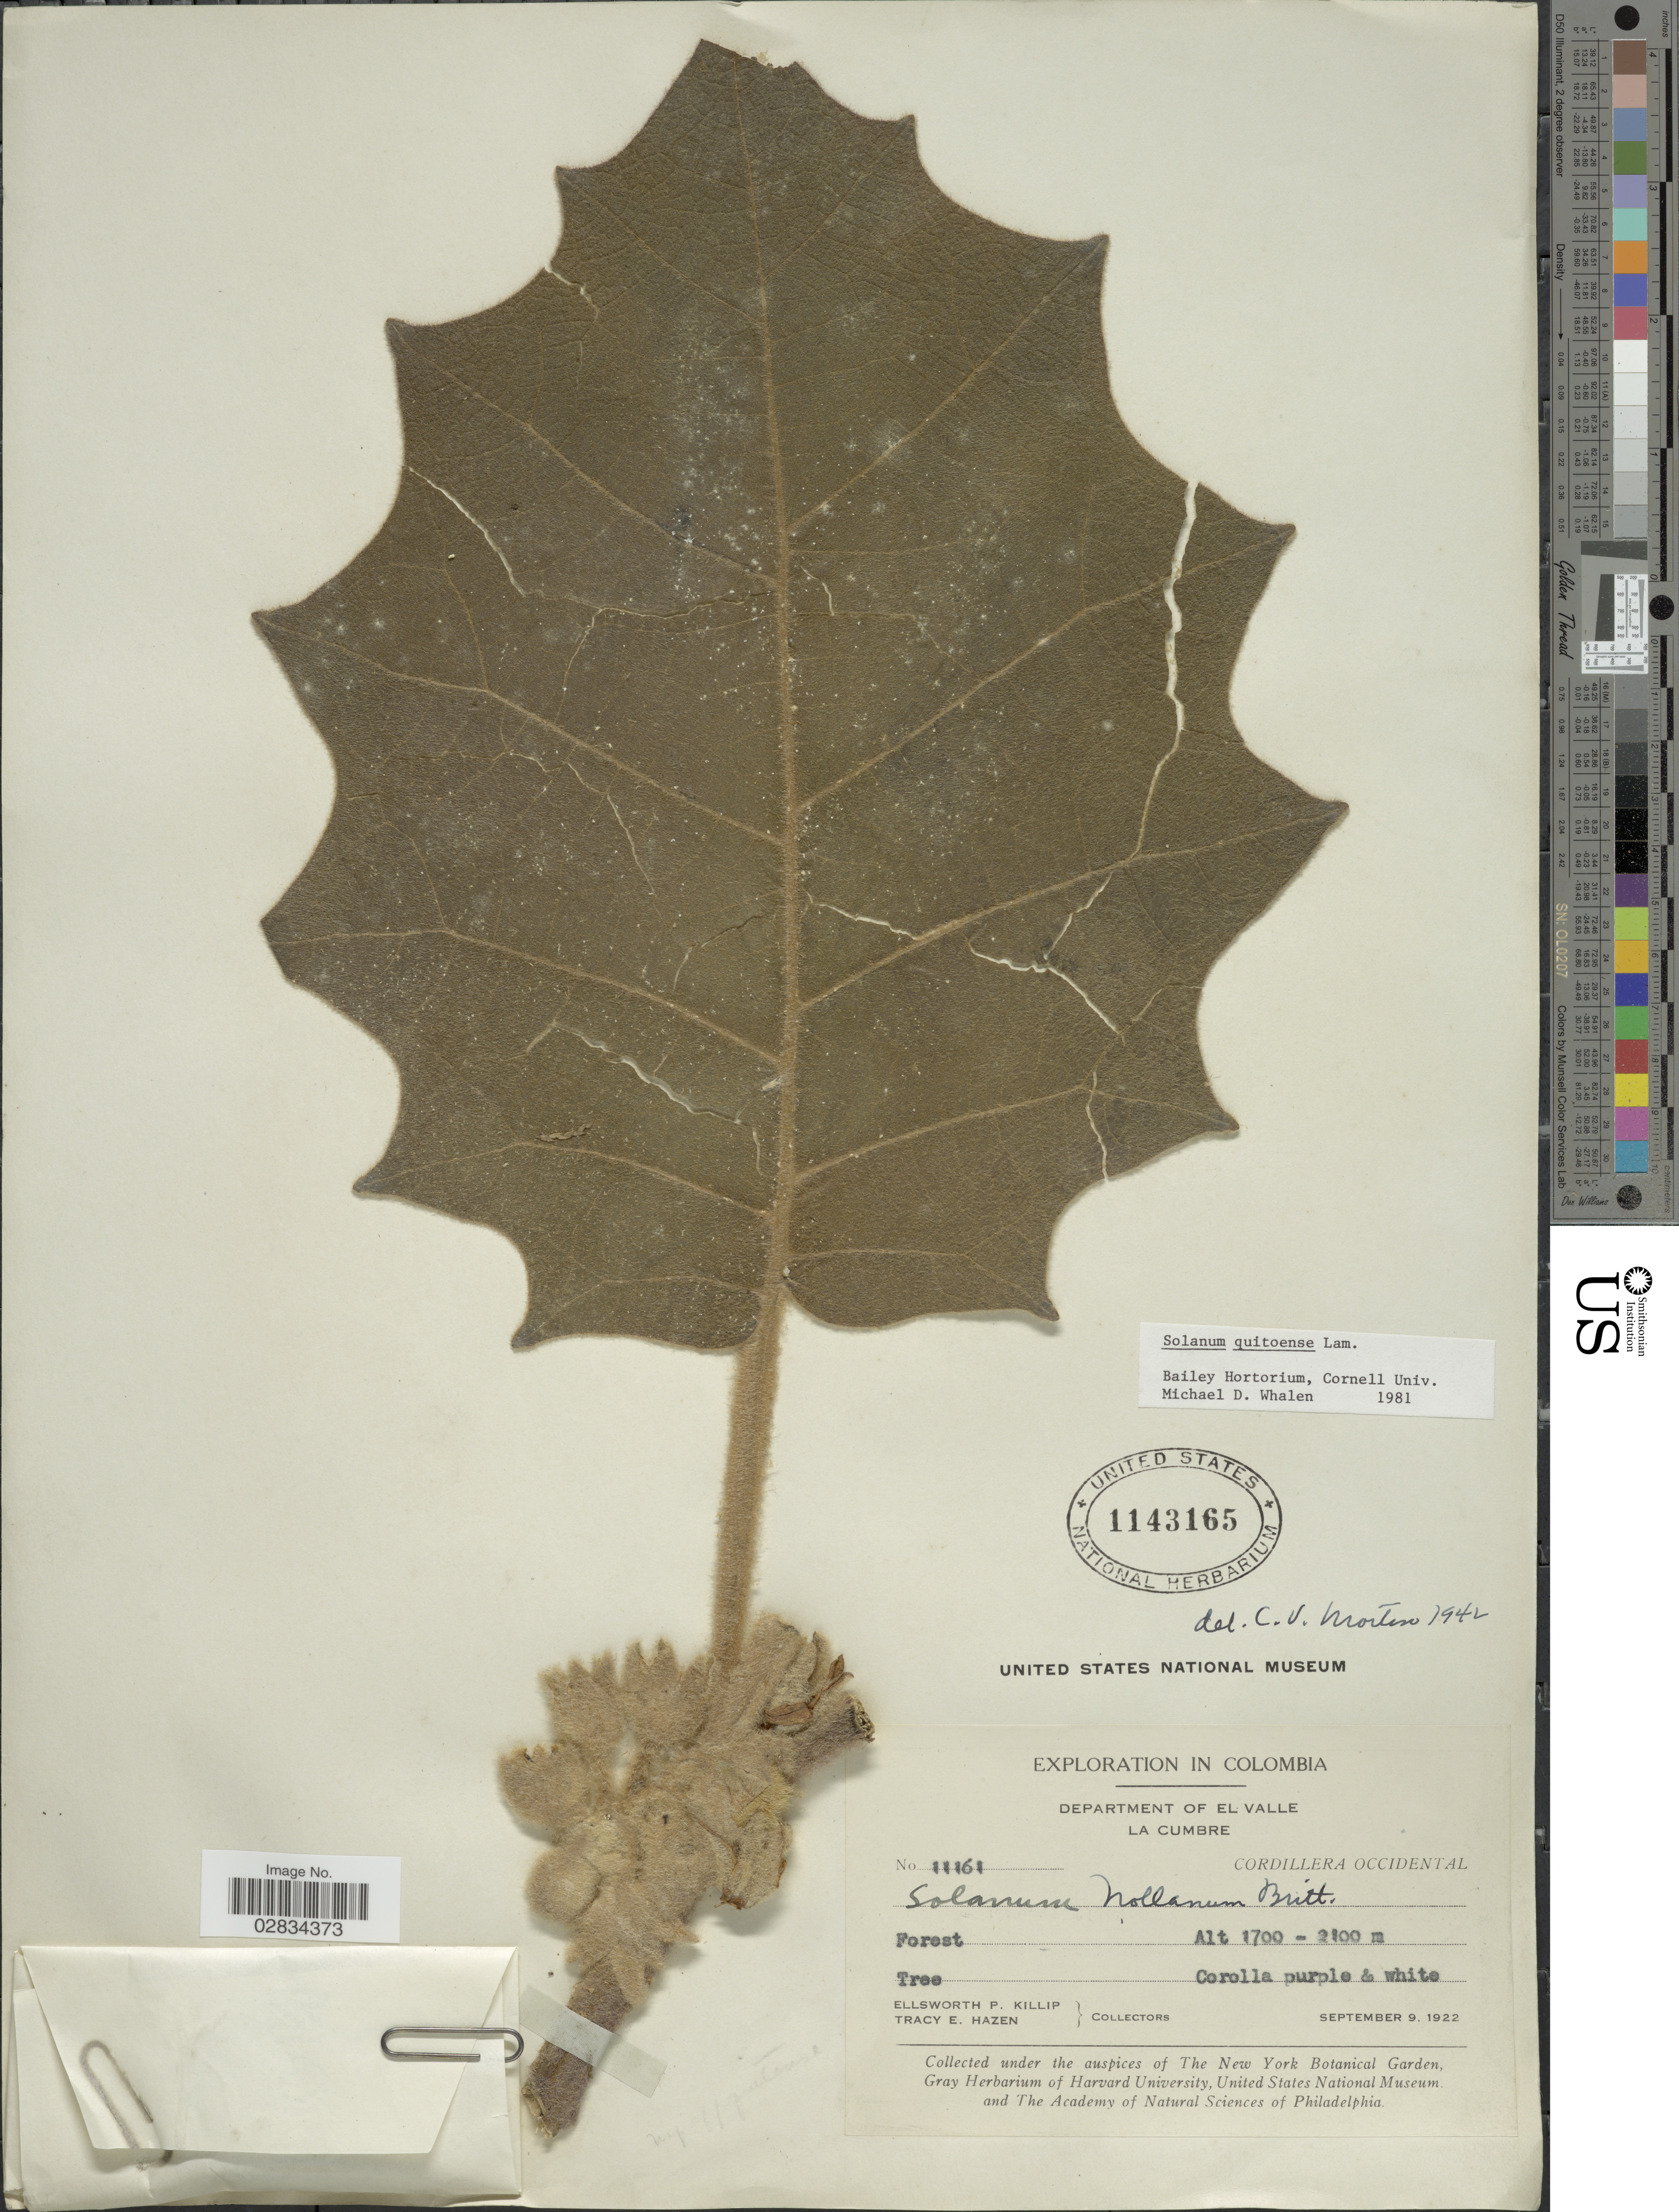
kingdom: Plantae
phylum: Tracheophyta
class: Magnoliopsida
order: Solanales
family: Solanaceae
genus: Solanum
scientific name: Solanum quitoense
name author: Lam.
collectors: E. P. Killip & T. E. Hazen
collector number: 11161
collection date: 1922-09-09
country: Colombia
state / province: Valle del Cauca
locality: Department of El Valle. La Cumbre. Cordillera Occidental.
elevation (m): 1700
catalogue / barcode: US 1143165